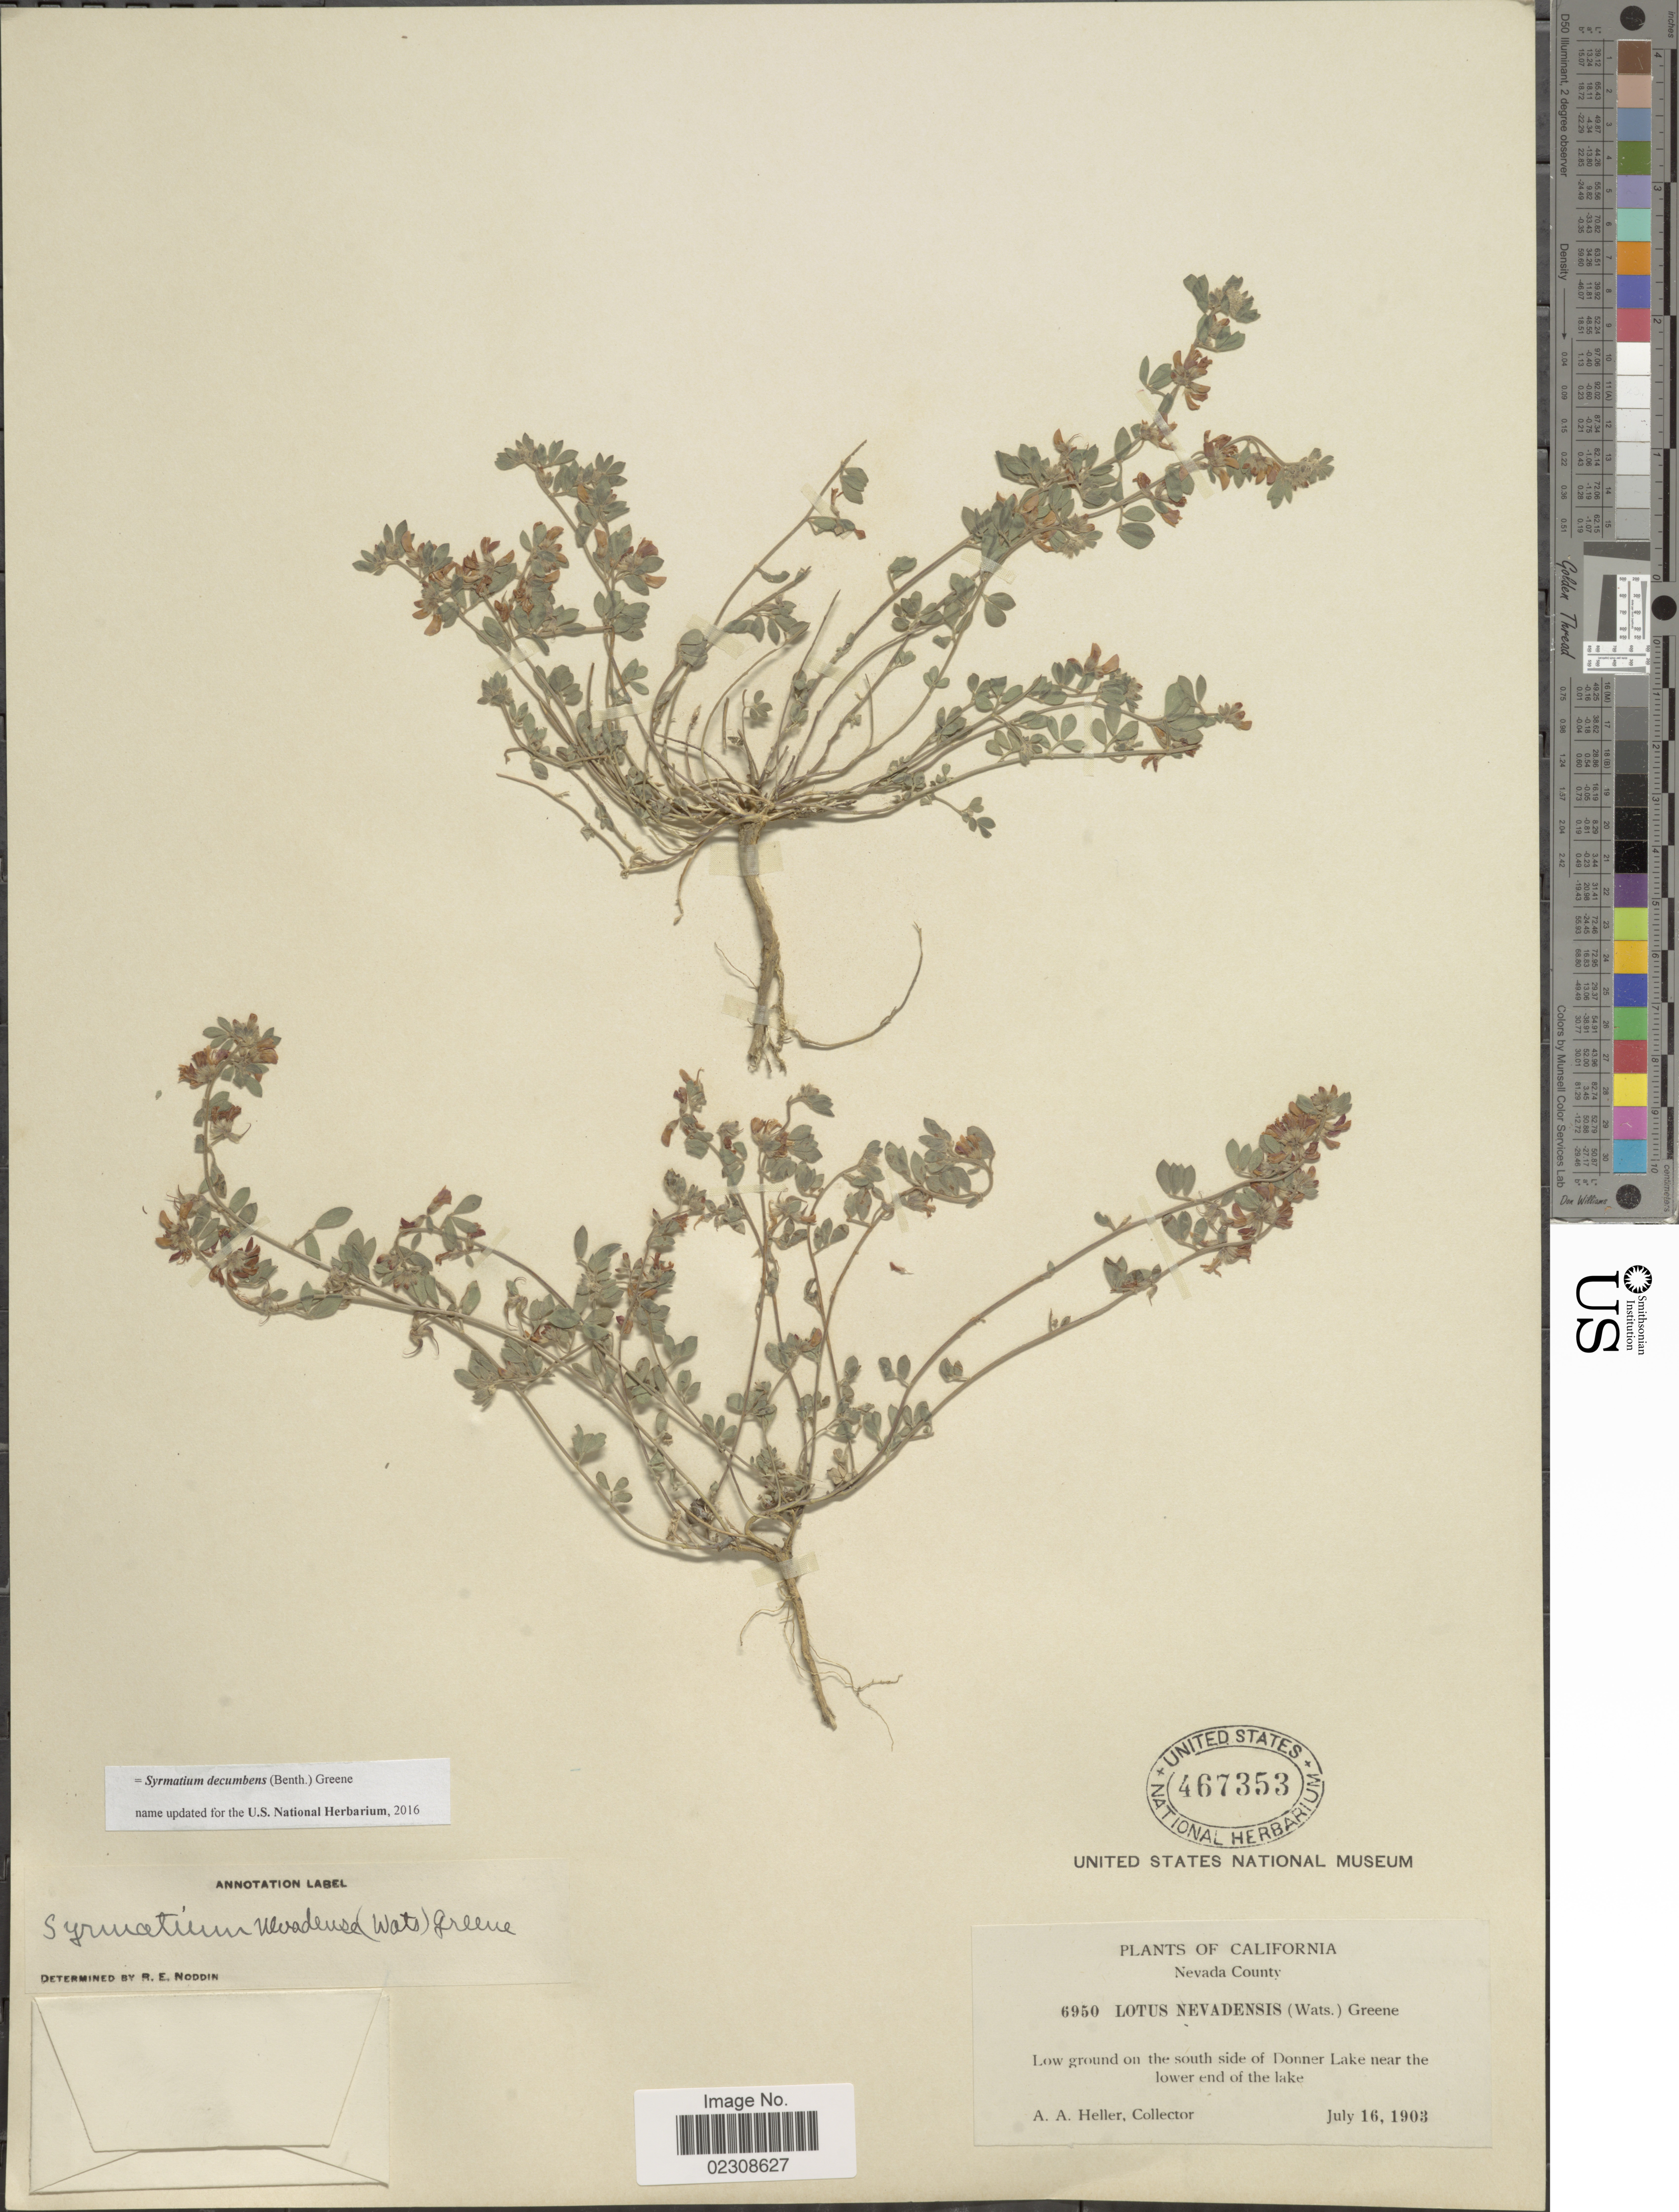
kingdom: Plantae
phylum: Tracheophyta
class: Magnoliopsida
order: Fabales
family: Fabaceae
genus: Syrmatium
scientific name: Syrmatium decumbens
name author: (Benth.) Greene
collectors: A. A. Heller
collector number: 6950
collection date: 1903-07-16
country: United States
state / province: California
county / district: Nevada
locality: Nevada County. Low grounds on south side of Donner Lake near the lower end of the lake.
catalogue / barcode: US 467353